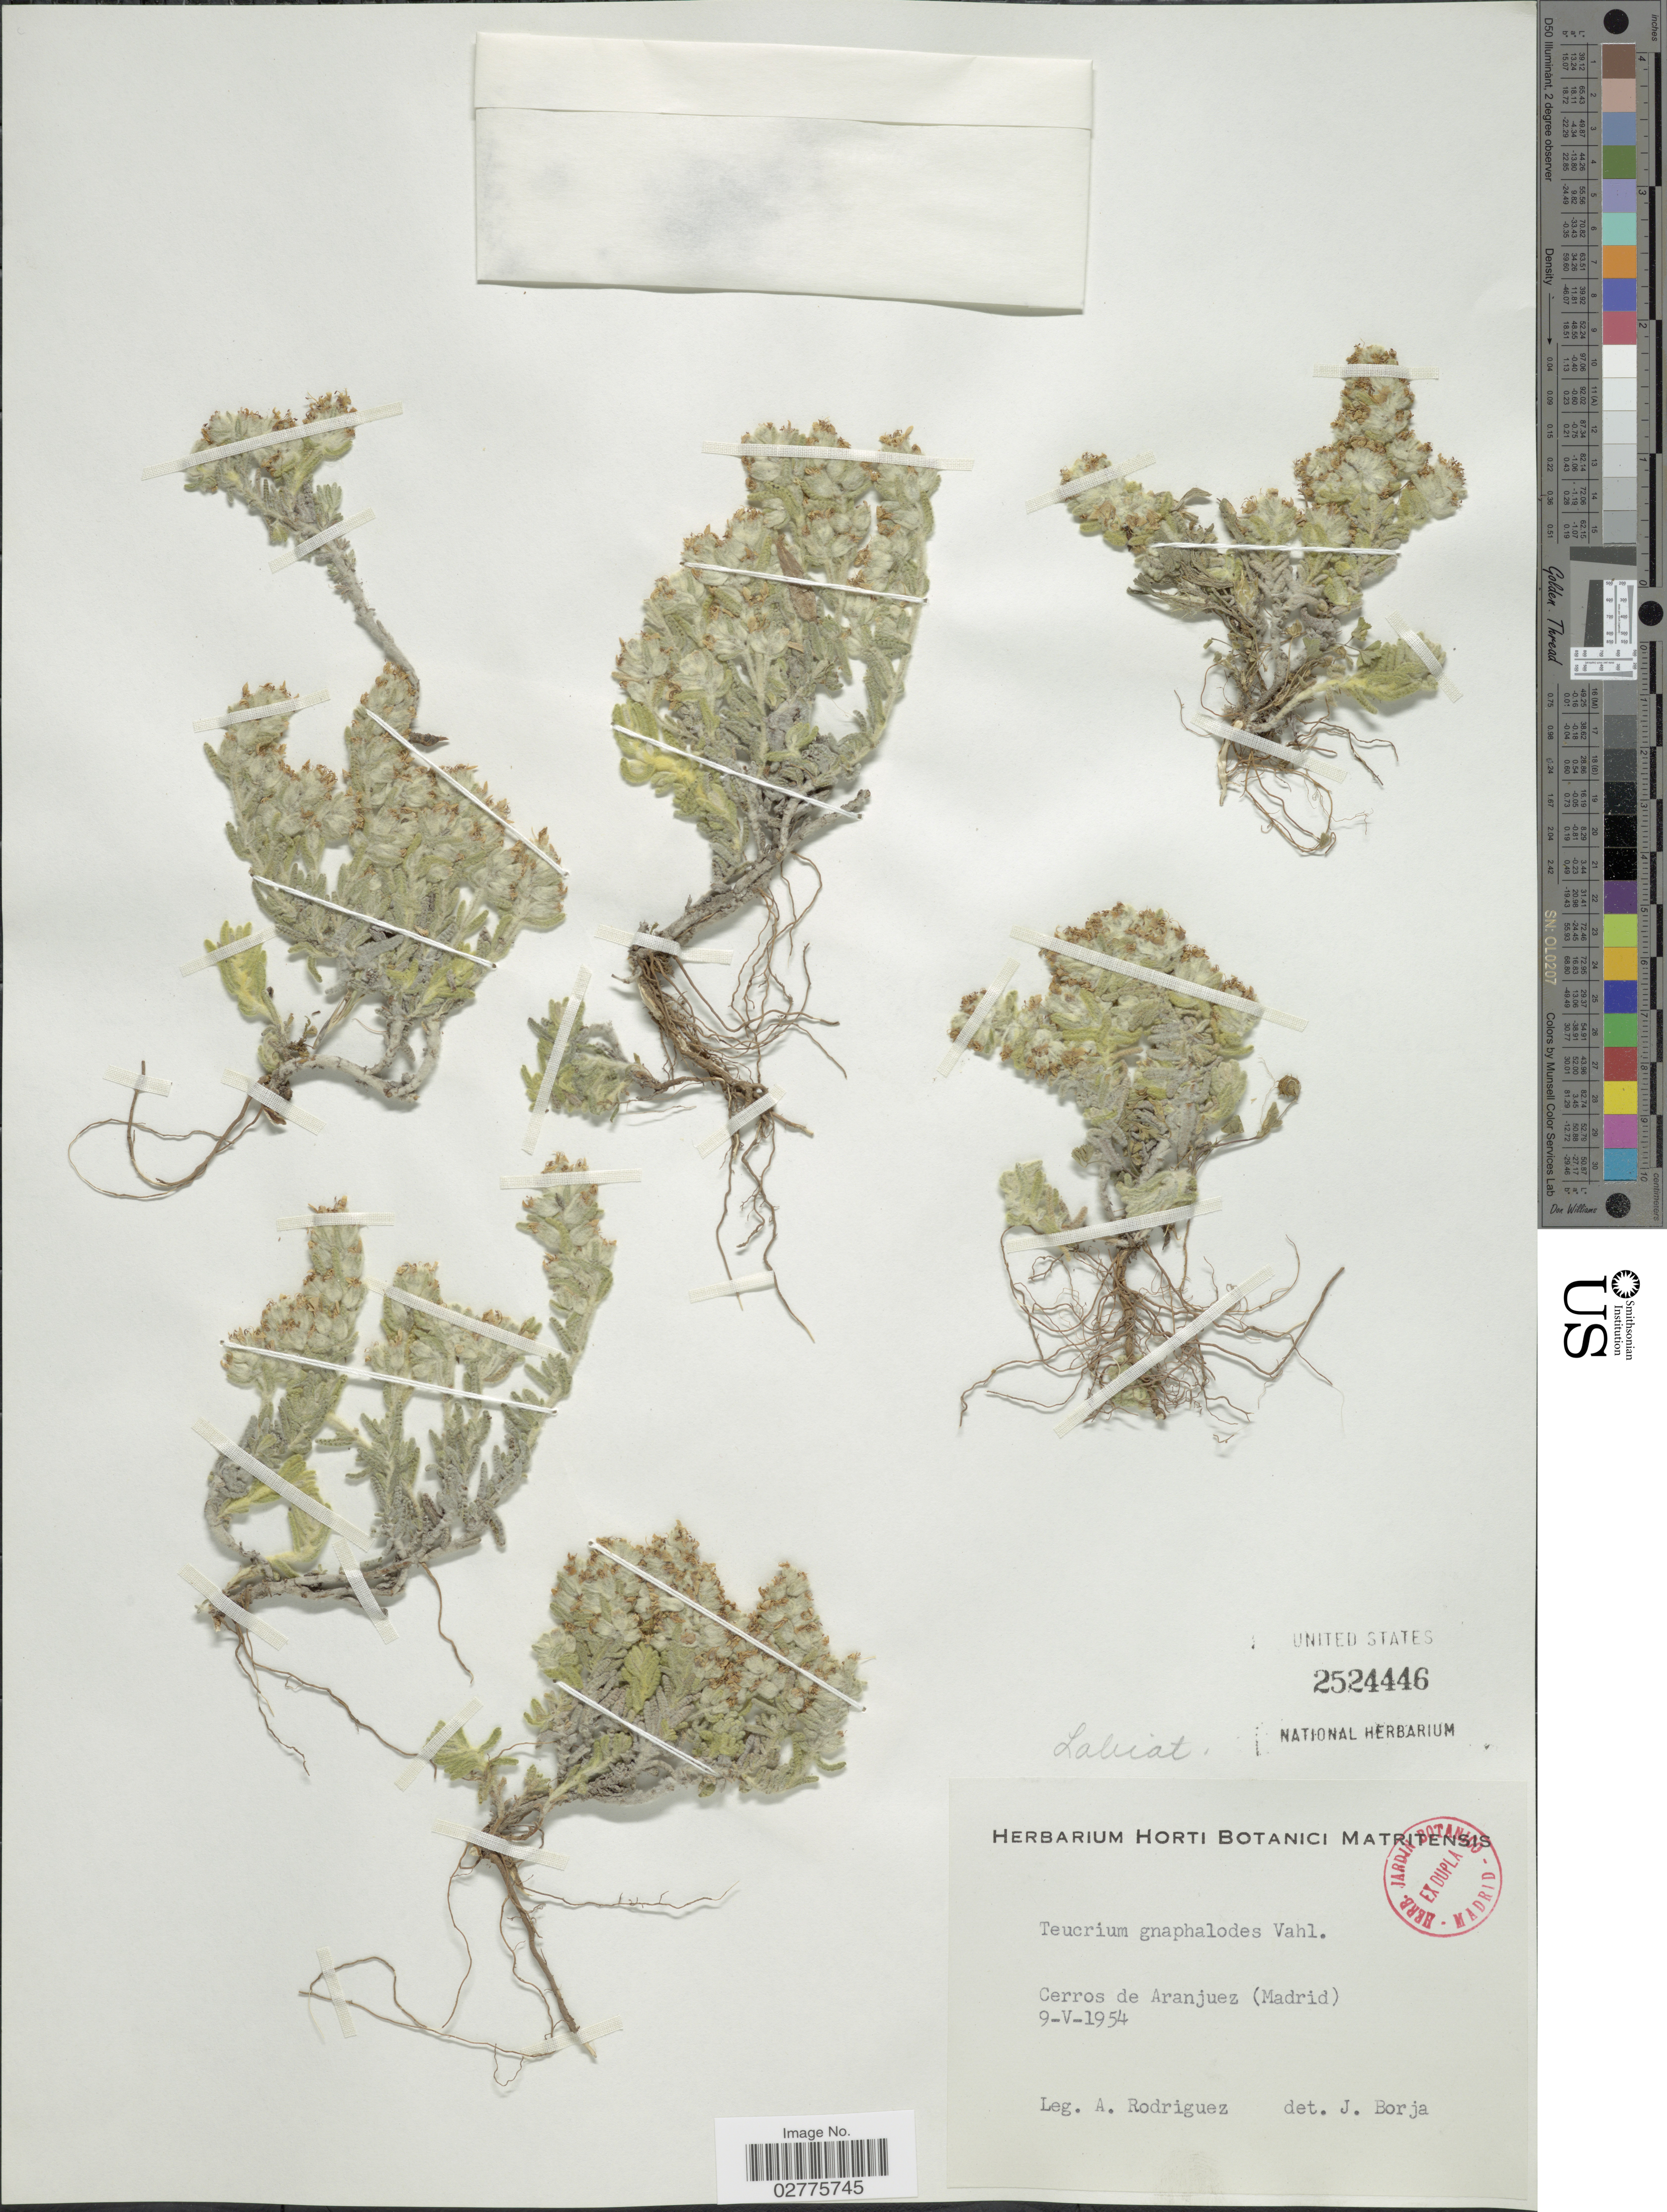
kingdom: Plantae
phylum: Tracheophyta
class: Magnoliopsida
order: Lamiales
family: Lamiaceae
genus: Teucrium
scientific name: Teucrium gnaphalodes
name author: L'Hér.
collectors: A. Rodriguez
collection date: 1954-05-09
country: Spain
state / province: Madrid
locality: Cerros de Aranjuez.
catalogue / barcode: US 2524446